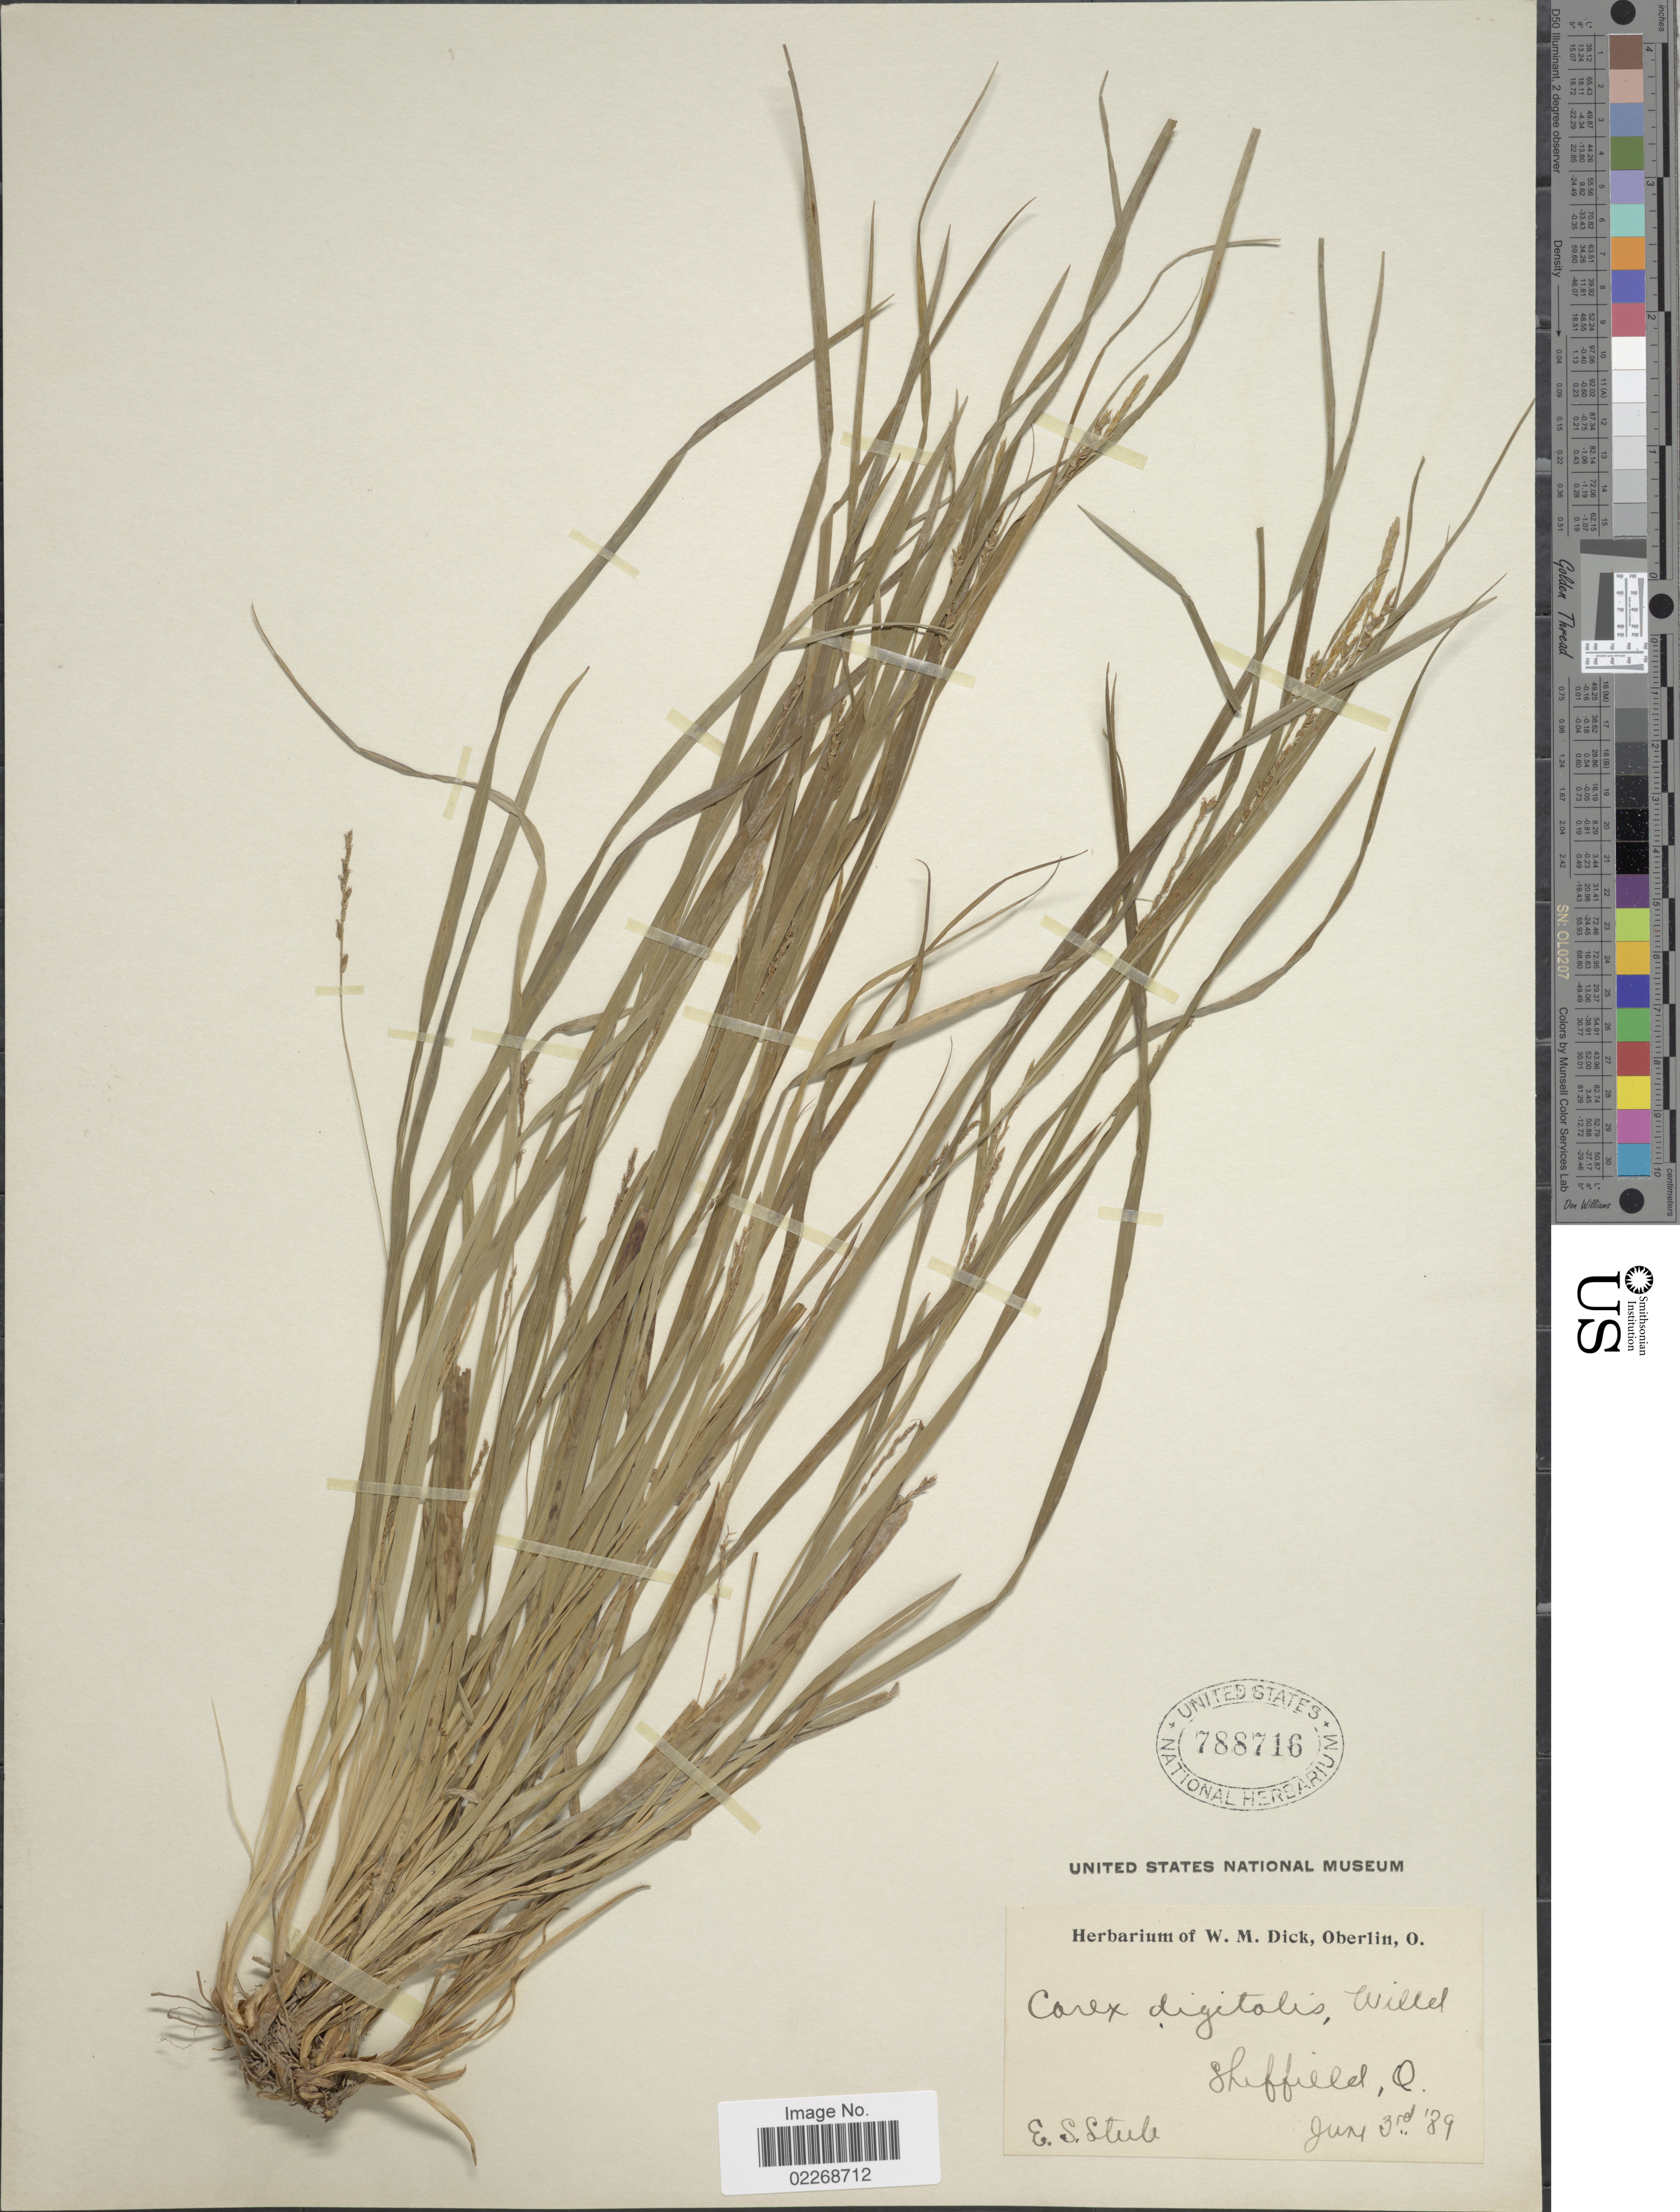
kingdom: Plantae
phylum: Tracheophyta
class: Liliopsida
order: Poales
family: Cyperaceae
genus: Carex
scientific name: Carex digitalis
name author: Willd.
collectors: E. Steele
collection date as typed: Transcribed d/m/y: 3/6/89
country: United States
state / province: Ohio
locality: Sheffield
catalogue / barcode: US 788716